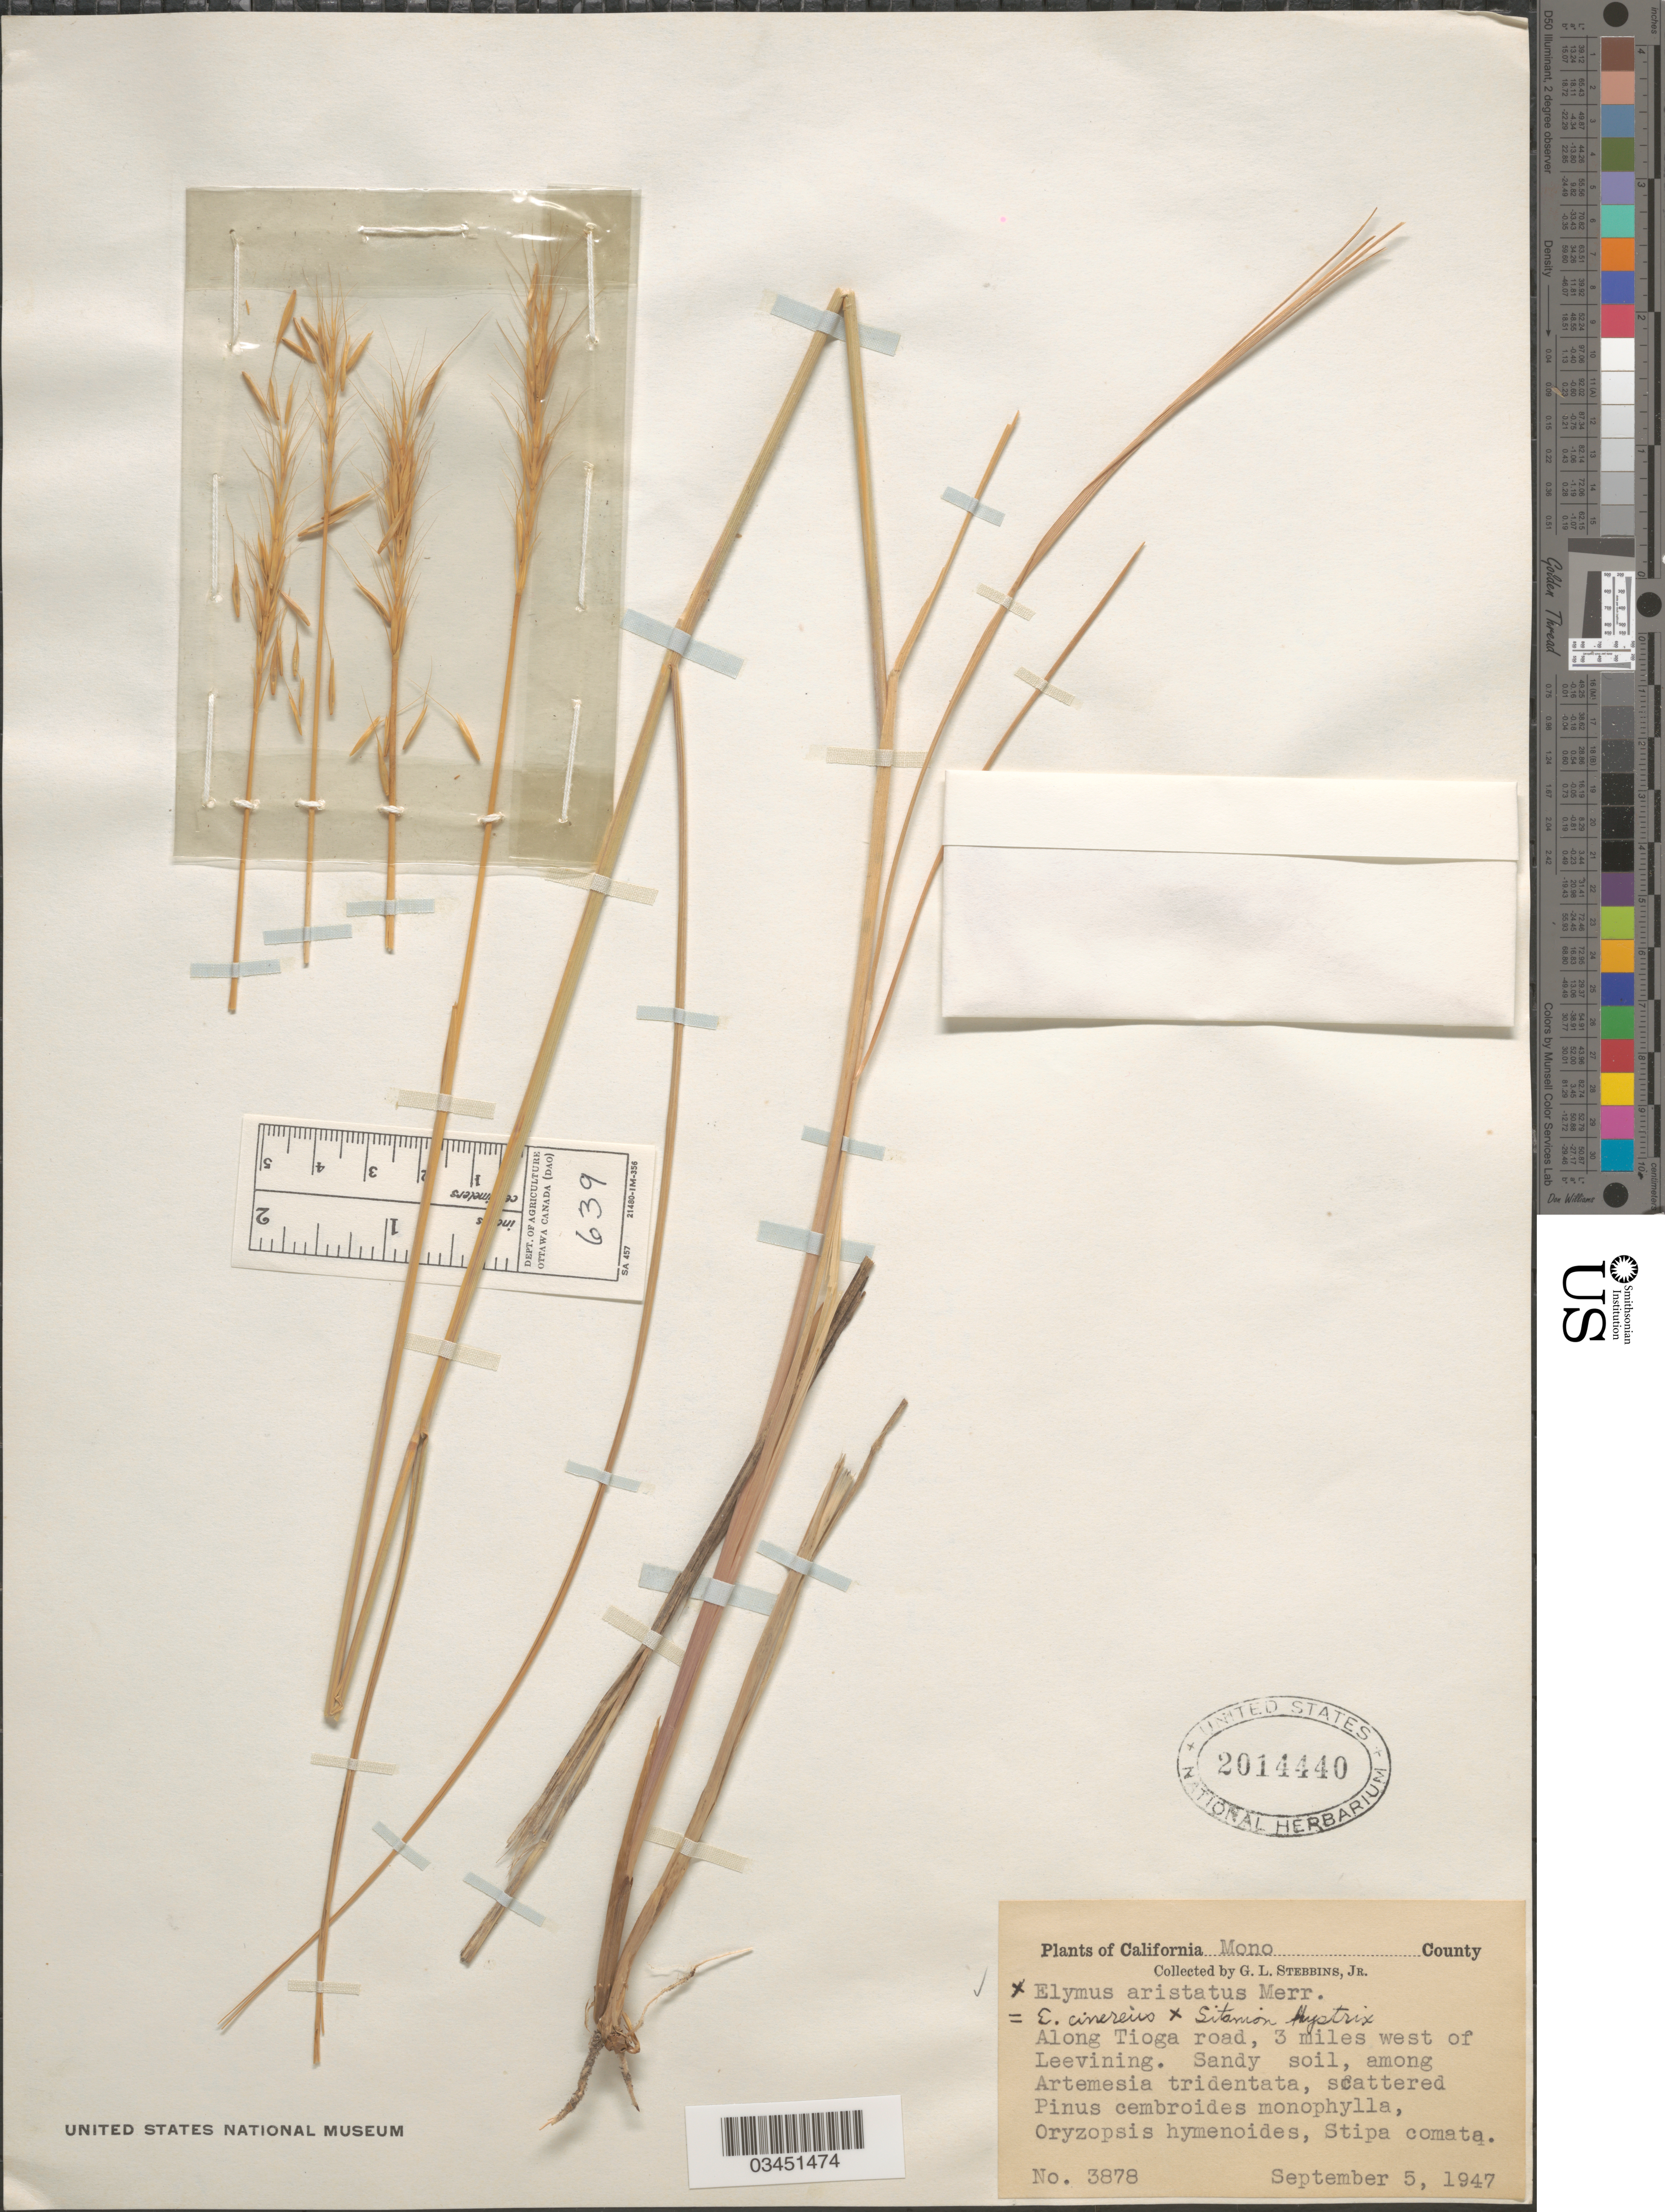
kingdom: Plantae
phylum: Tracheophyta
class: Liliopsida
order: Poales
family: Poaceae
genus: Elyleymus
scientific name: x Elyleymus aristatus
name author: (Merr.) Barkworth & Dewey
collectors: G. L. Stebbins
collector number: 3878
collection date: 1947-09-05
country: United States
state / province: California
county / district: Mono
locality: Mono County. Along Tioga road, 3 miles west of Leevining.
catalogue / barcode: US 2014440